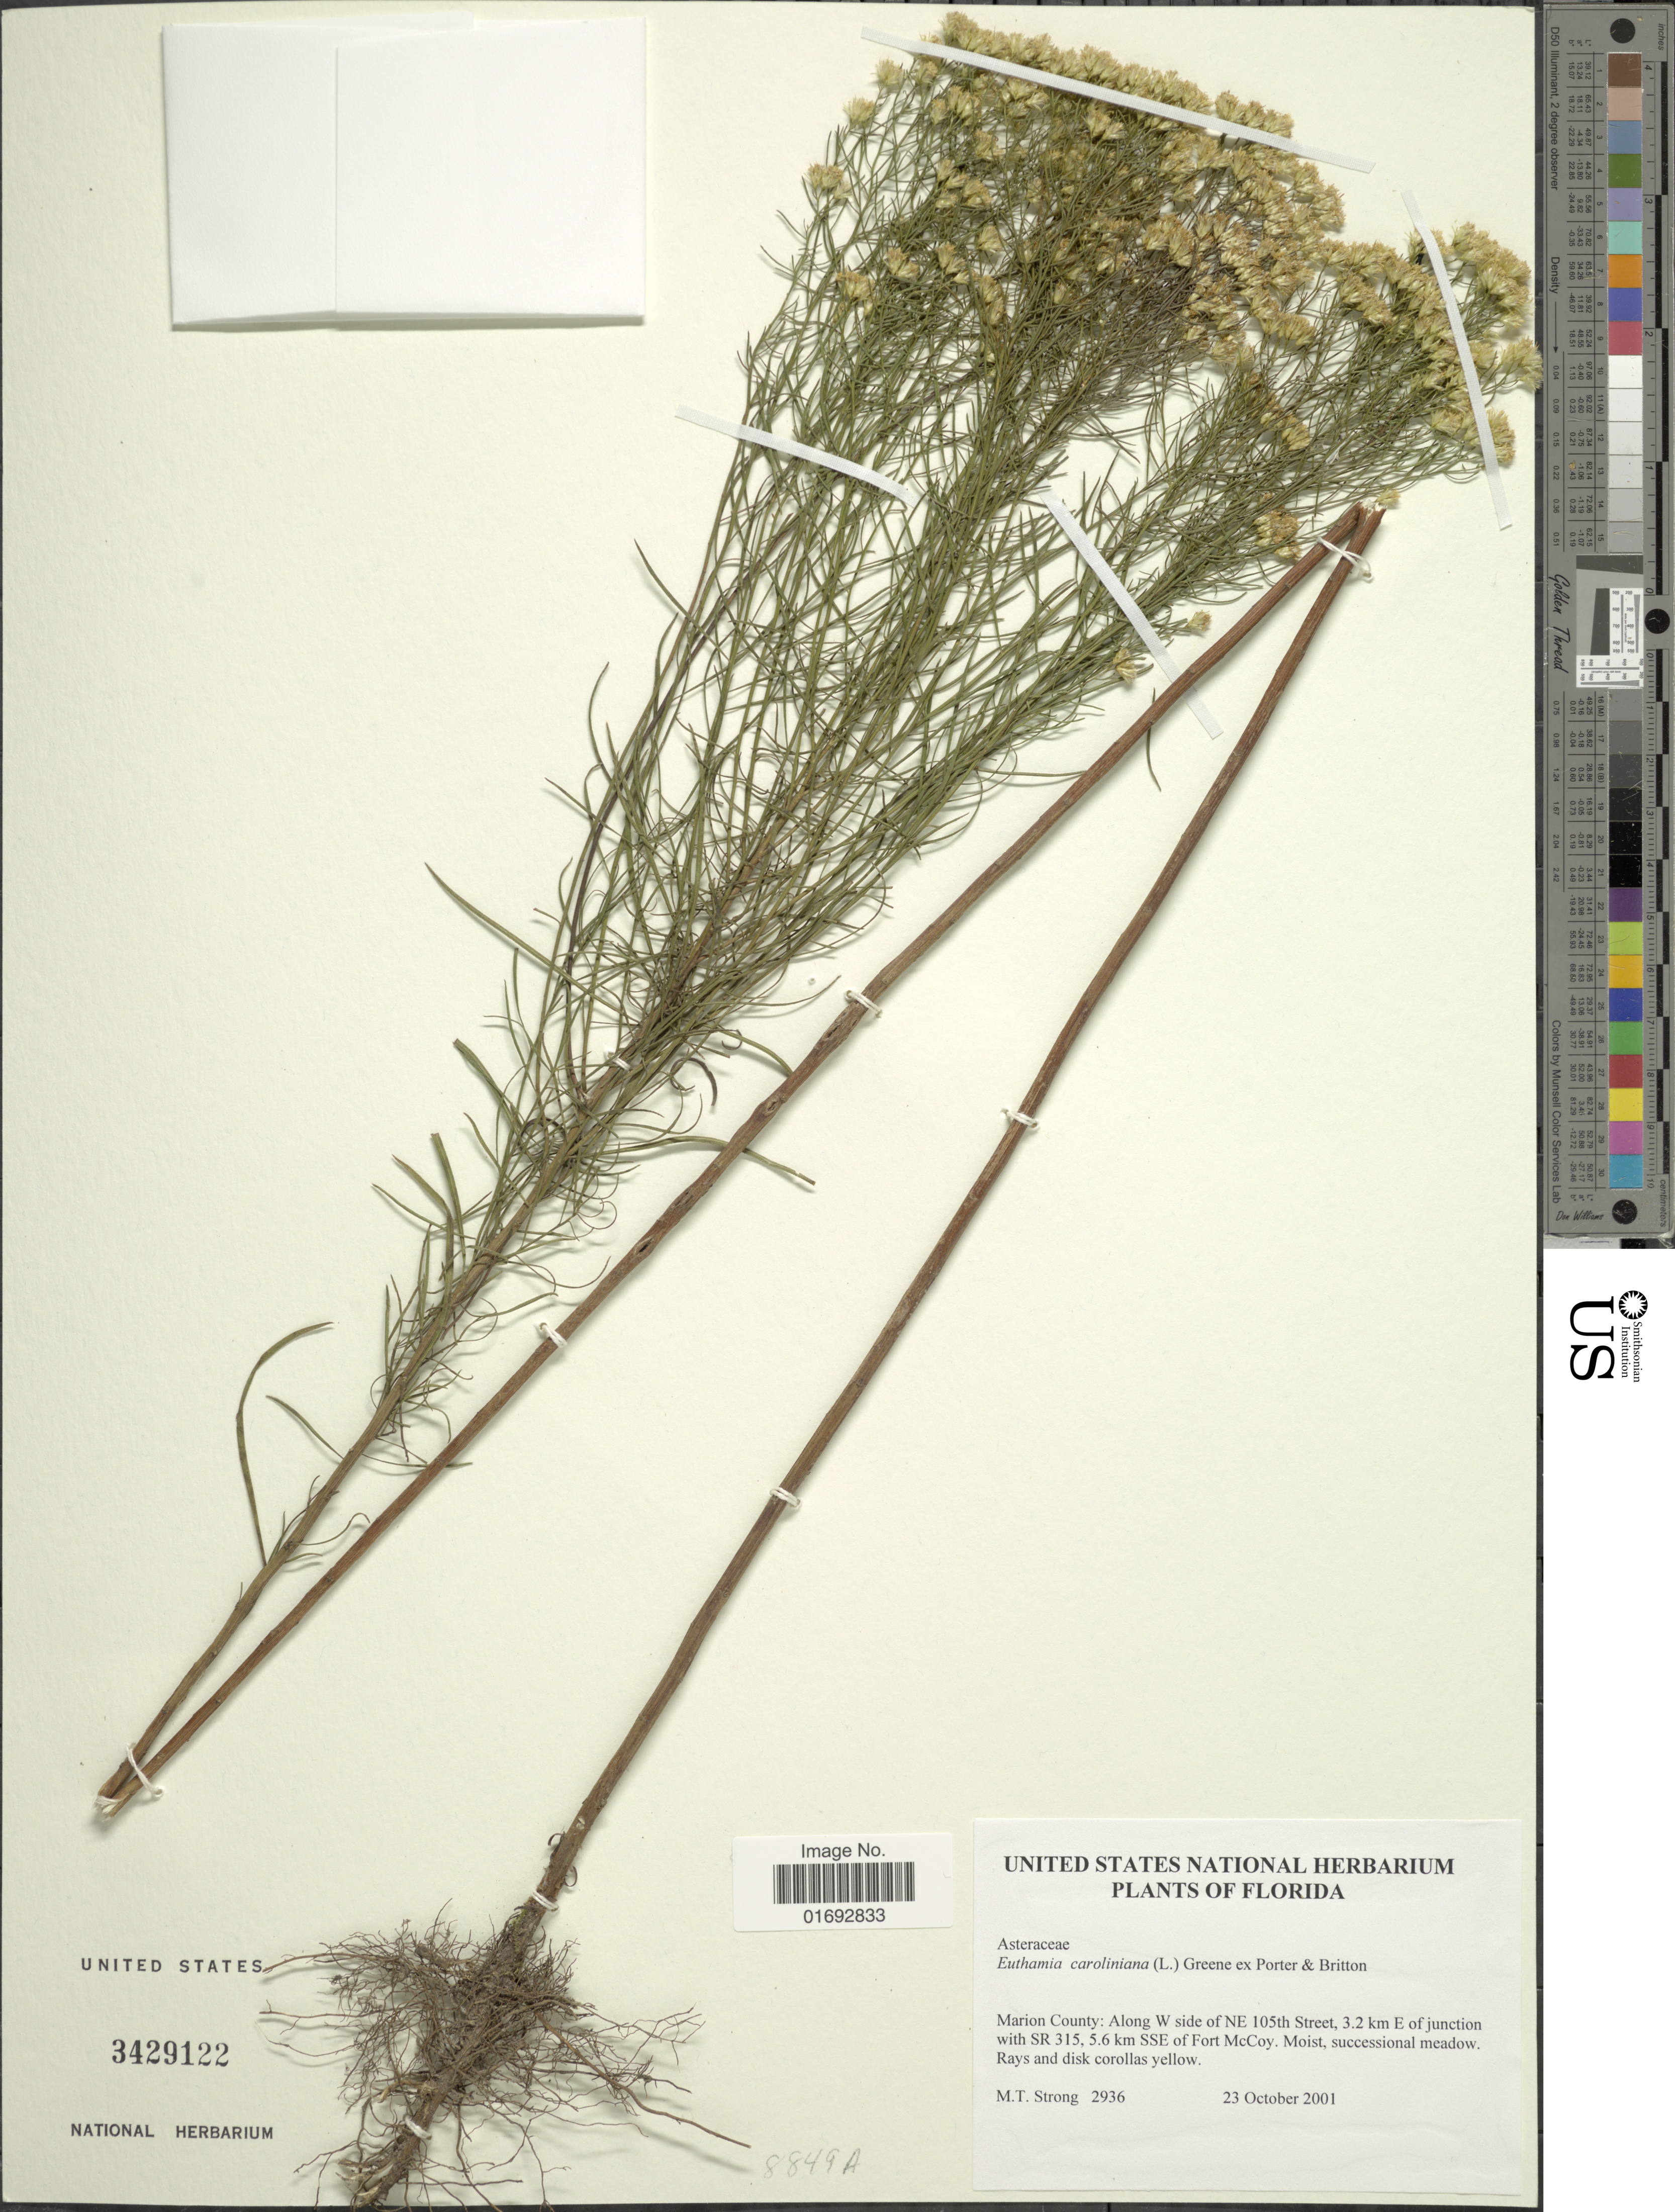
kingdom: Plantae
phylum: Tracheophyta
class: Magnoliopsida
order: Asterales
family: Asteraceae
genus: Euthamia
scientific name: Euthamia tenuifolia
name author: (Pursh) Nutt.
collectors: M. T. Strong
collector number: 2936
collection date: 2001-10-23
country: United States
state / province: Florida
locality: Marion County, along W side of NE 105th Street, 3.2 km E of junction with SR 315, 5.6 km SSE of Fort McCoy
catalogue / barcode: US 3429122